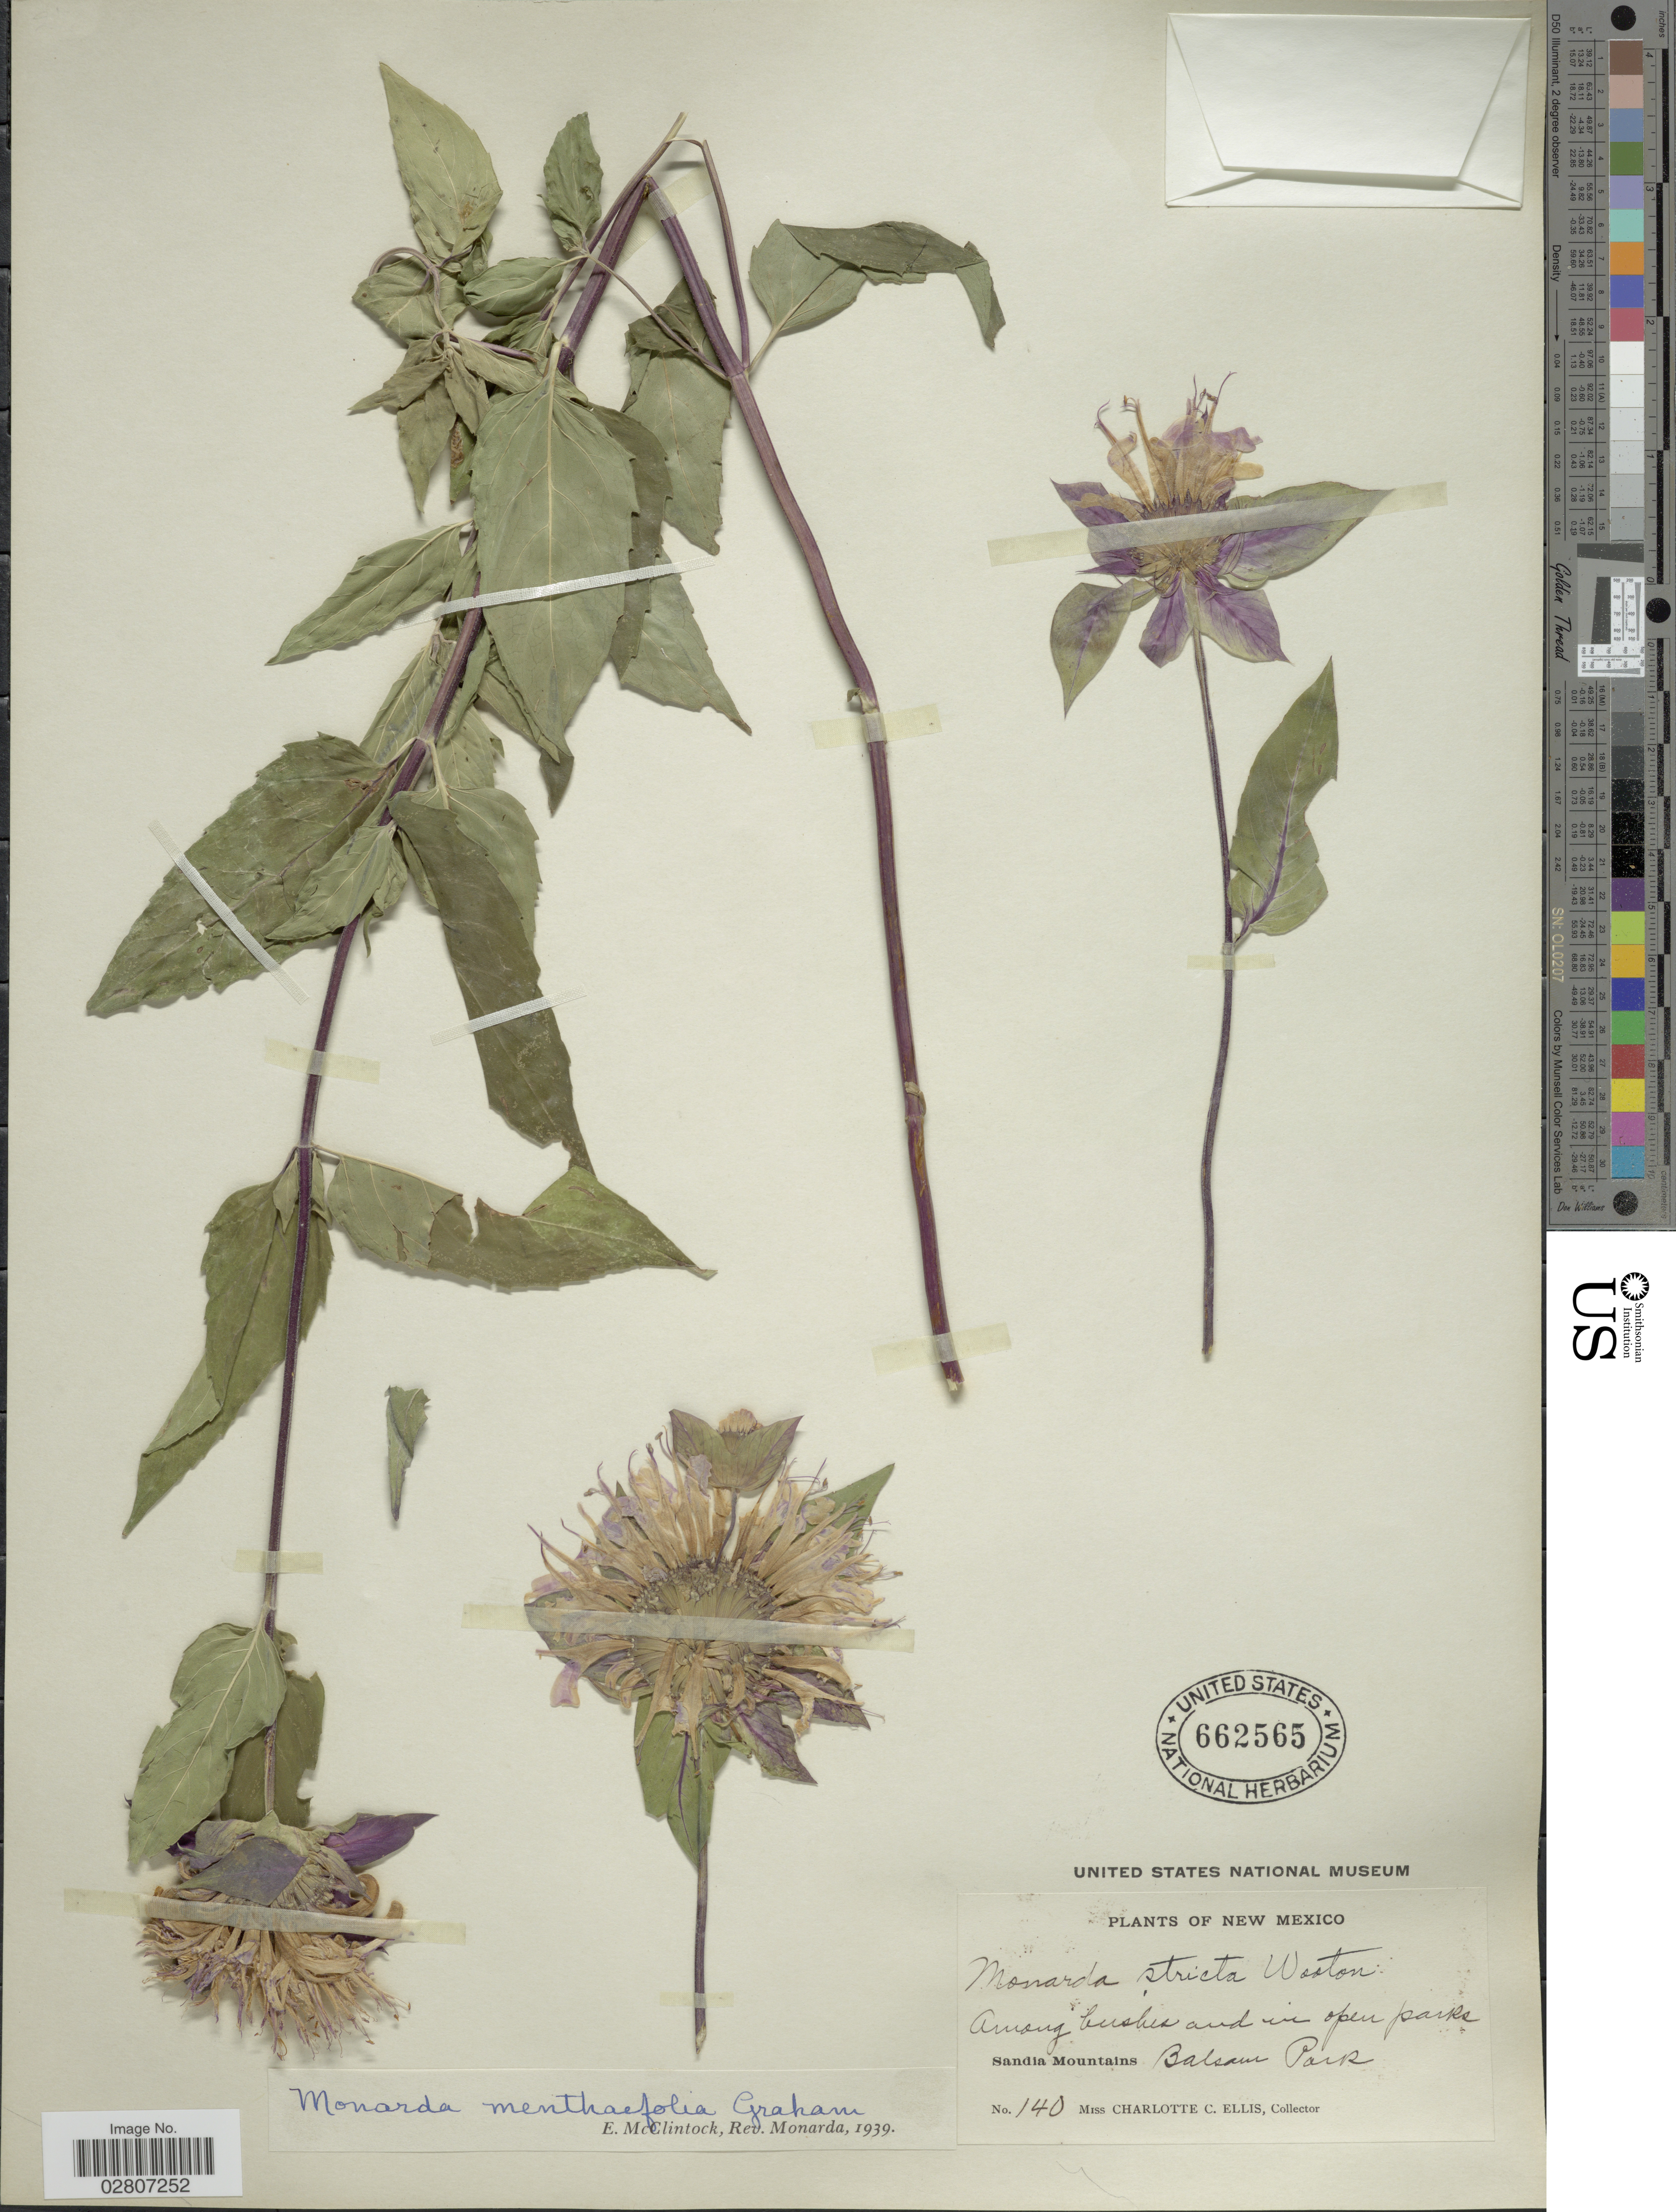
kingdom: Plantae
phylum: Tracheophyta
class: Magnoliopsida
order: Lamiales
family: Lamiaceae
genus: Monarda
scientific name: Monarda fistulosa var. menthifolia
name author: (Graham) Fernald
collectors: C. C. Ellis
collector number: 140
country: United States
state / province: New Mexico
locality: Among bushes and in open parks. Sandia Mountains. Balsam Park.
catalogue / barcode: US 662565